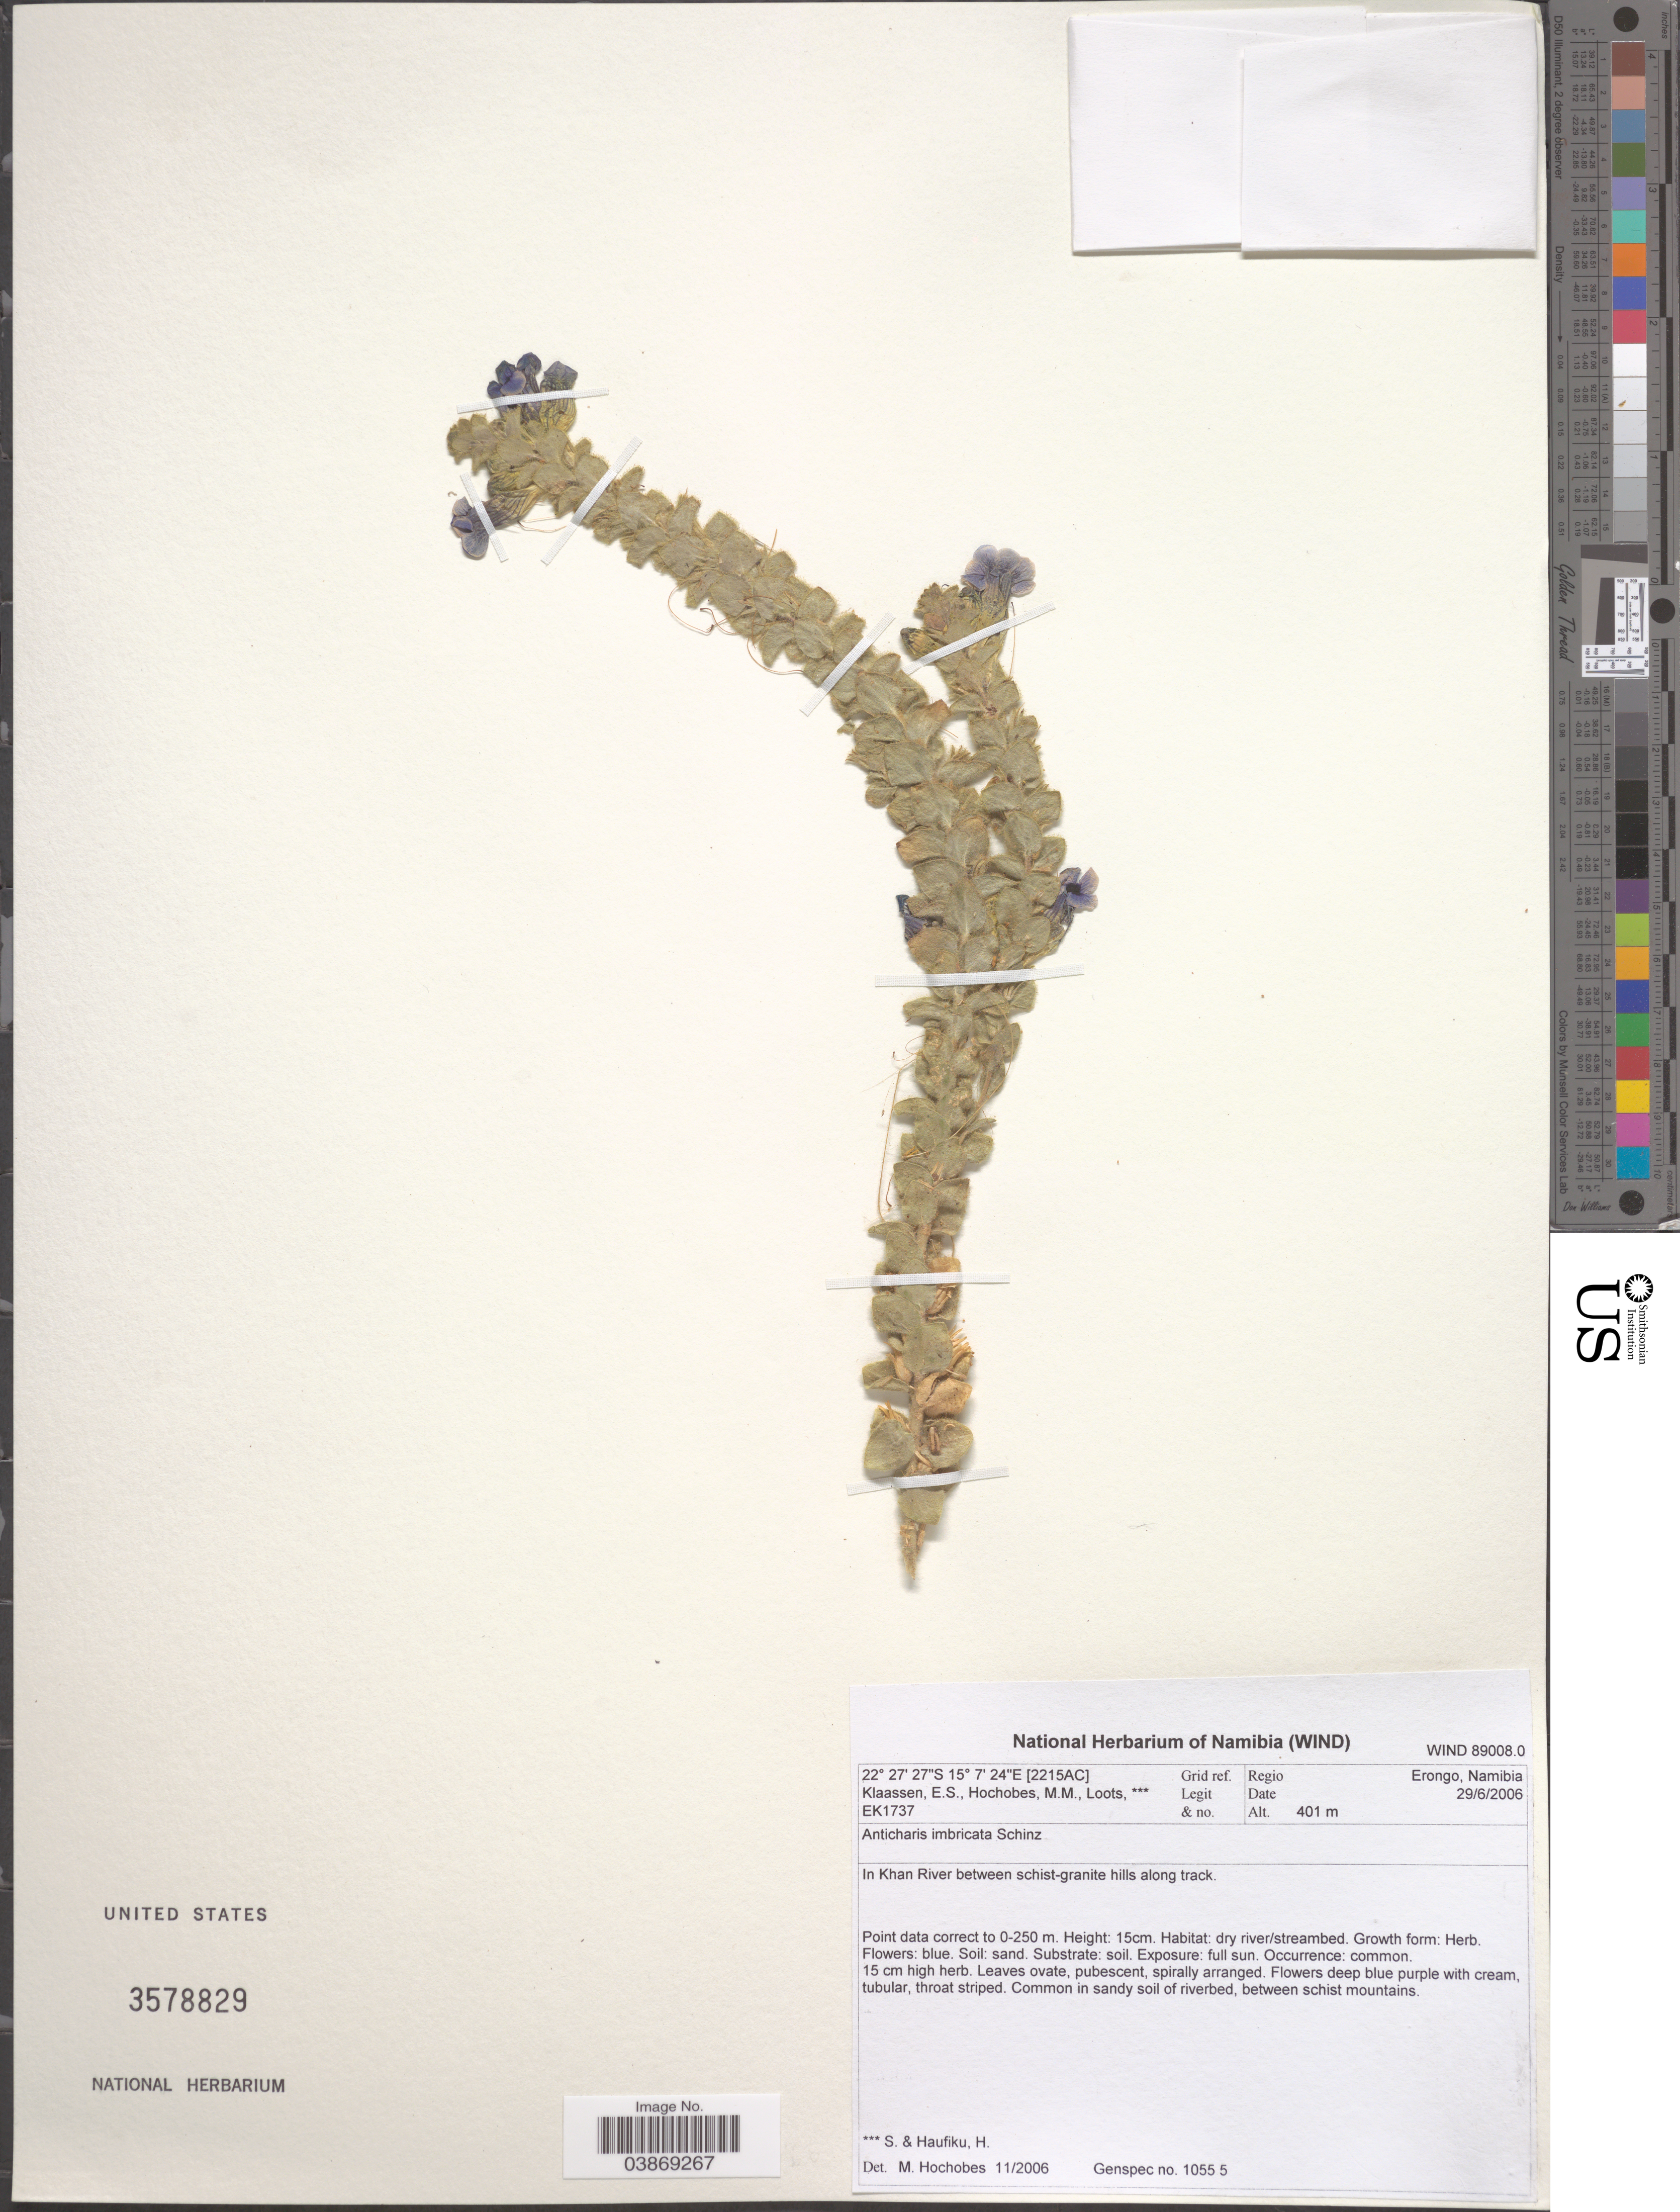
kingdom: Plantae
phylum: Tracheophyta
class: Magnoliopsida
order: Lamiales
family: Scrophulariaceae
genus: Anticharis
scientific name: Anticharis imbricata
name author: Schinz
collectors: E. S. Klaassen, M. Hochobes & Loots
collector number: EK1737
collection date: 2006-06-29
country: Namibia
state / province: Erongo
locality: Grid ref. [2215AC]. Regio Erongo. In Khan River.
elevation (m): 401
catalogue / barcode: US 3578829